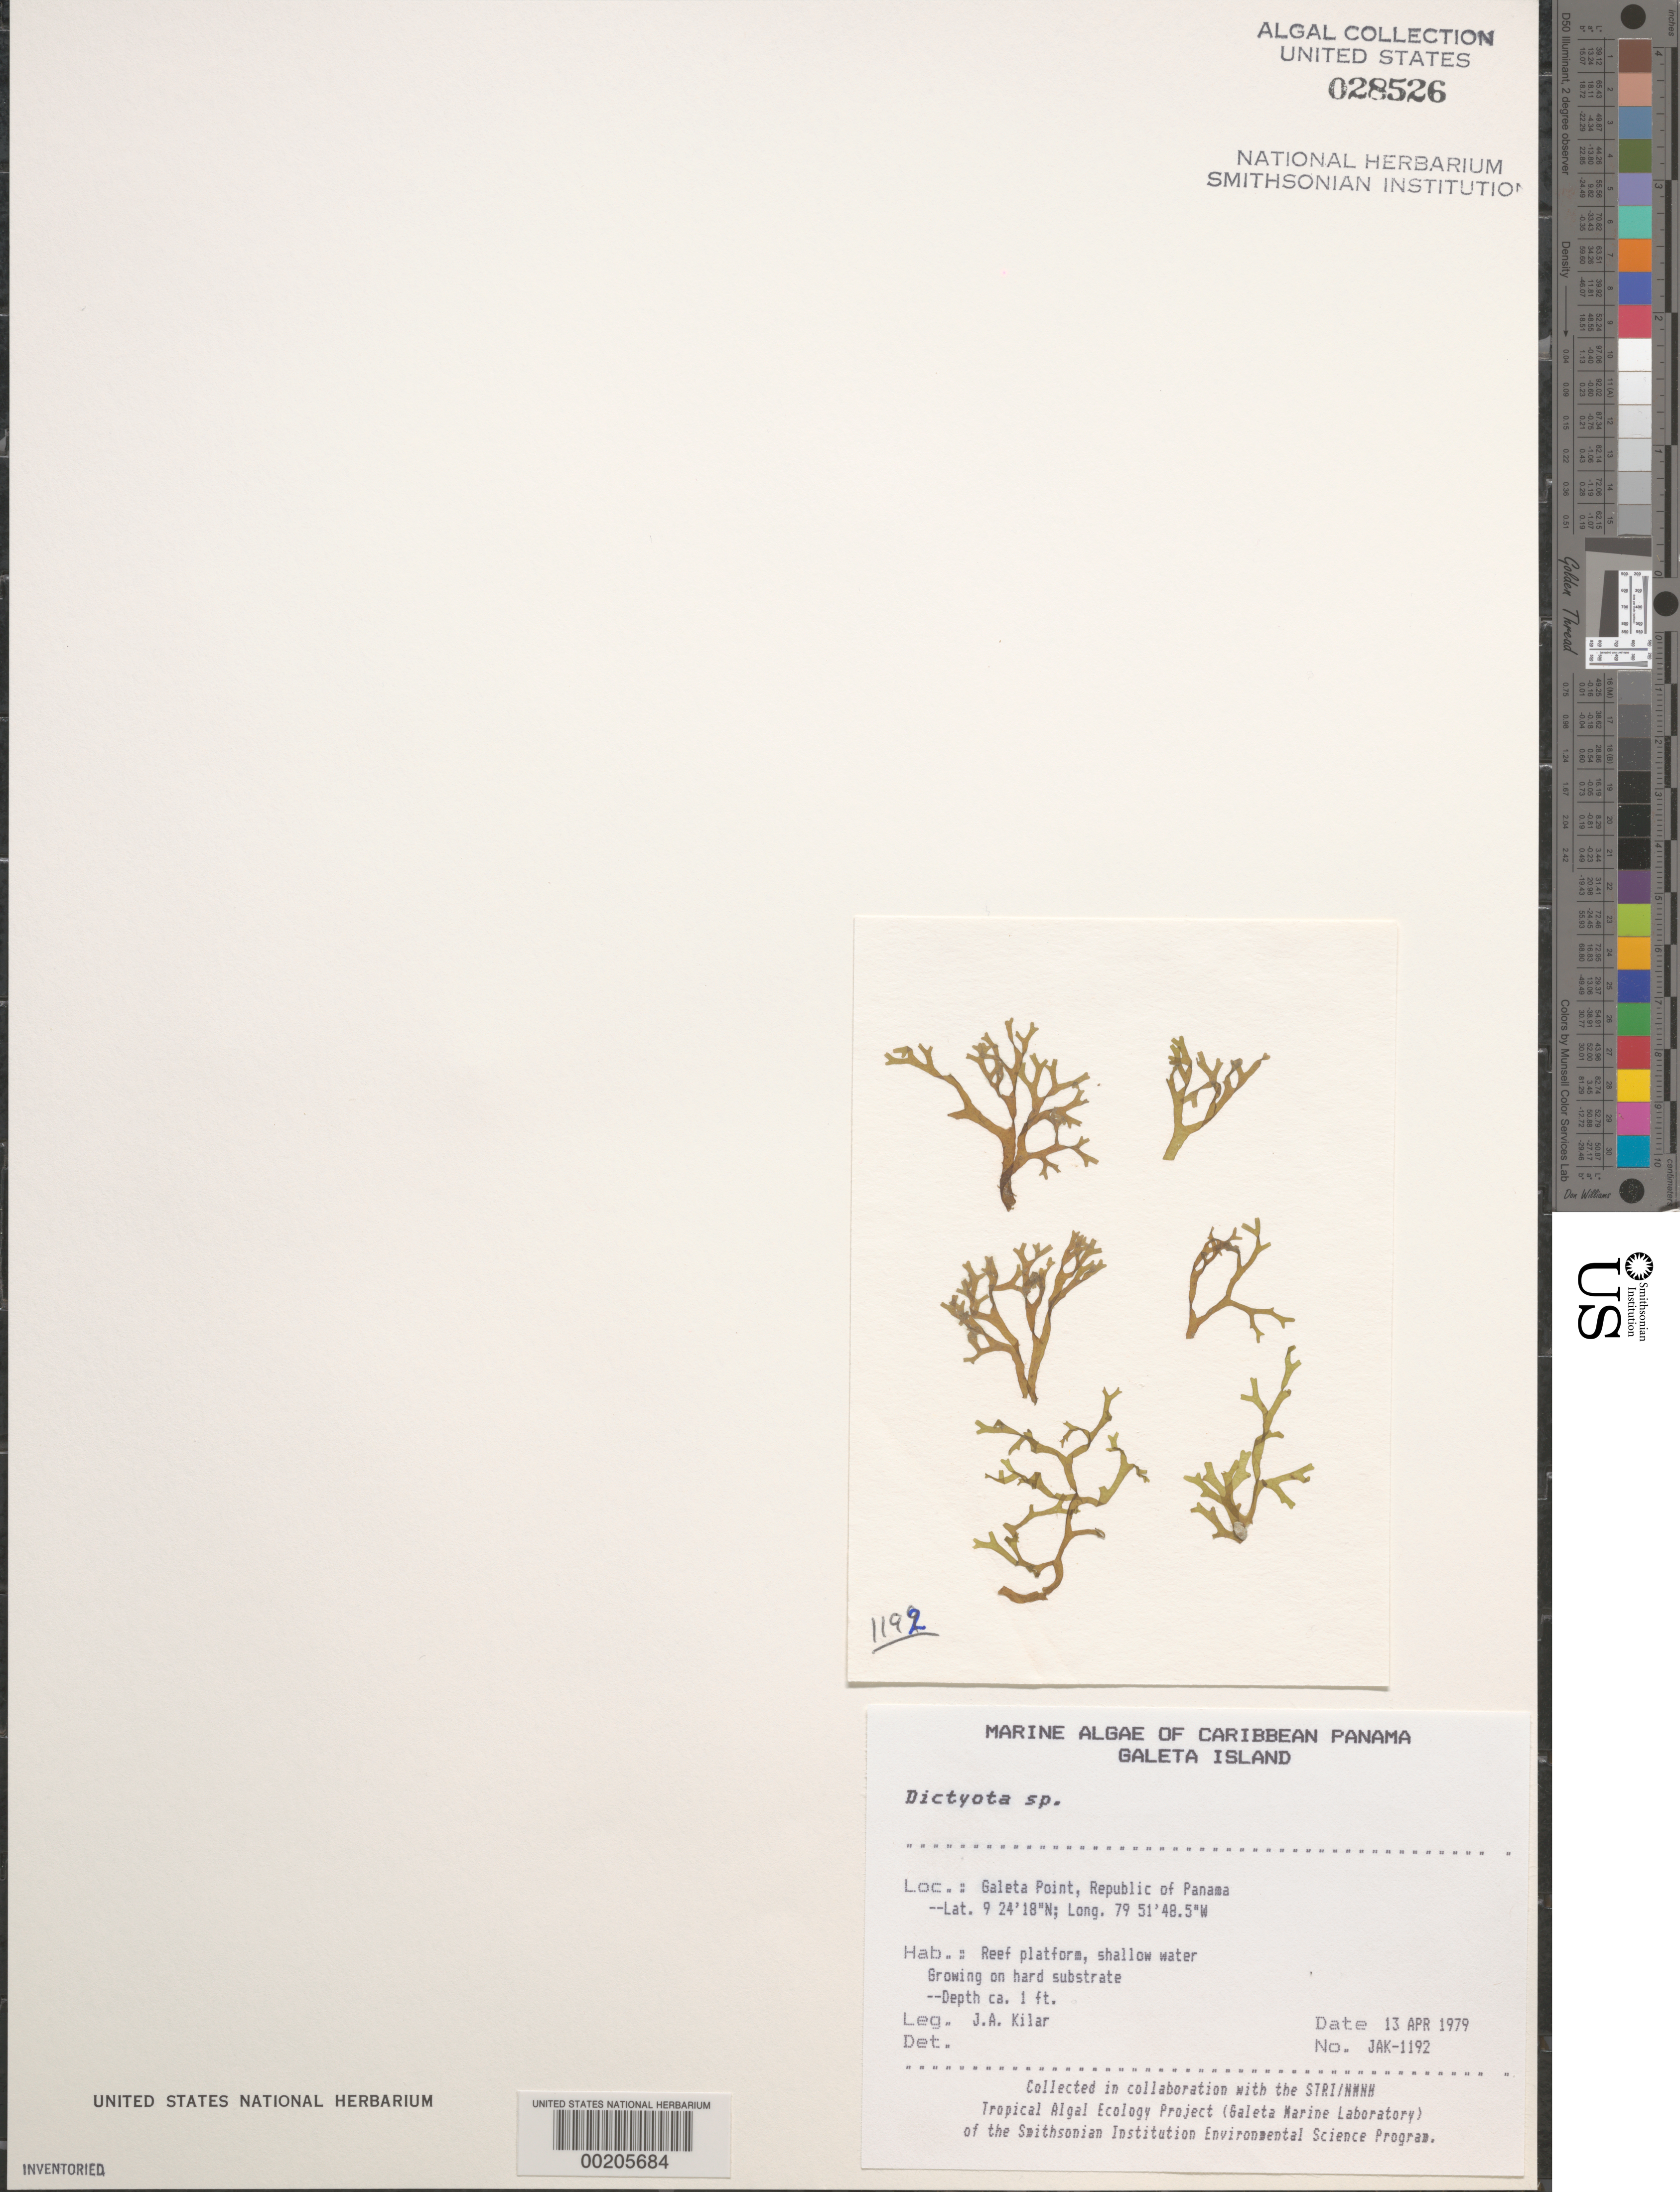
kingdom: Chromista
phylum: Ochrophyta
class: Phaeophyceae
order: Dictyotales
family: Dictyotaceae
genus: Dictyota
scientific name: Dictyota sp.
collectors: J. A. Kilar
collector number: JAK-1192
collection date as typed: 13 Apr 1979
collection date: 1979-04-13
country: Panama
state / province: Colón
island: Galeta Island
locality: Galeta Point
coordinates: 9 24' 18" N, 79 51' 48.5" W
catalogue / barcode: US 28526